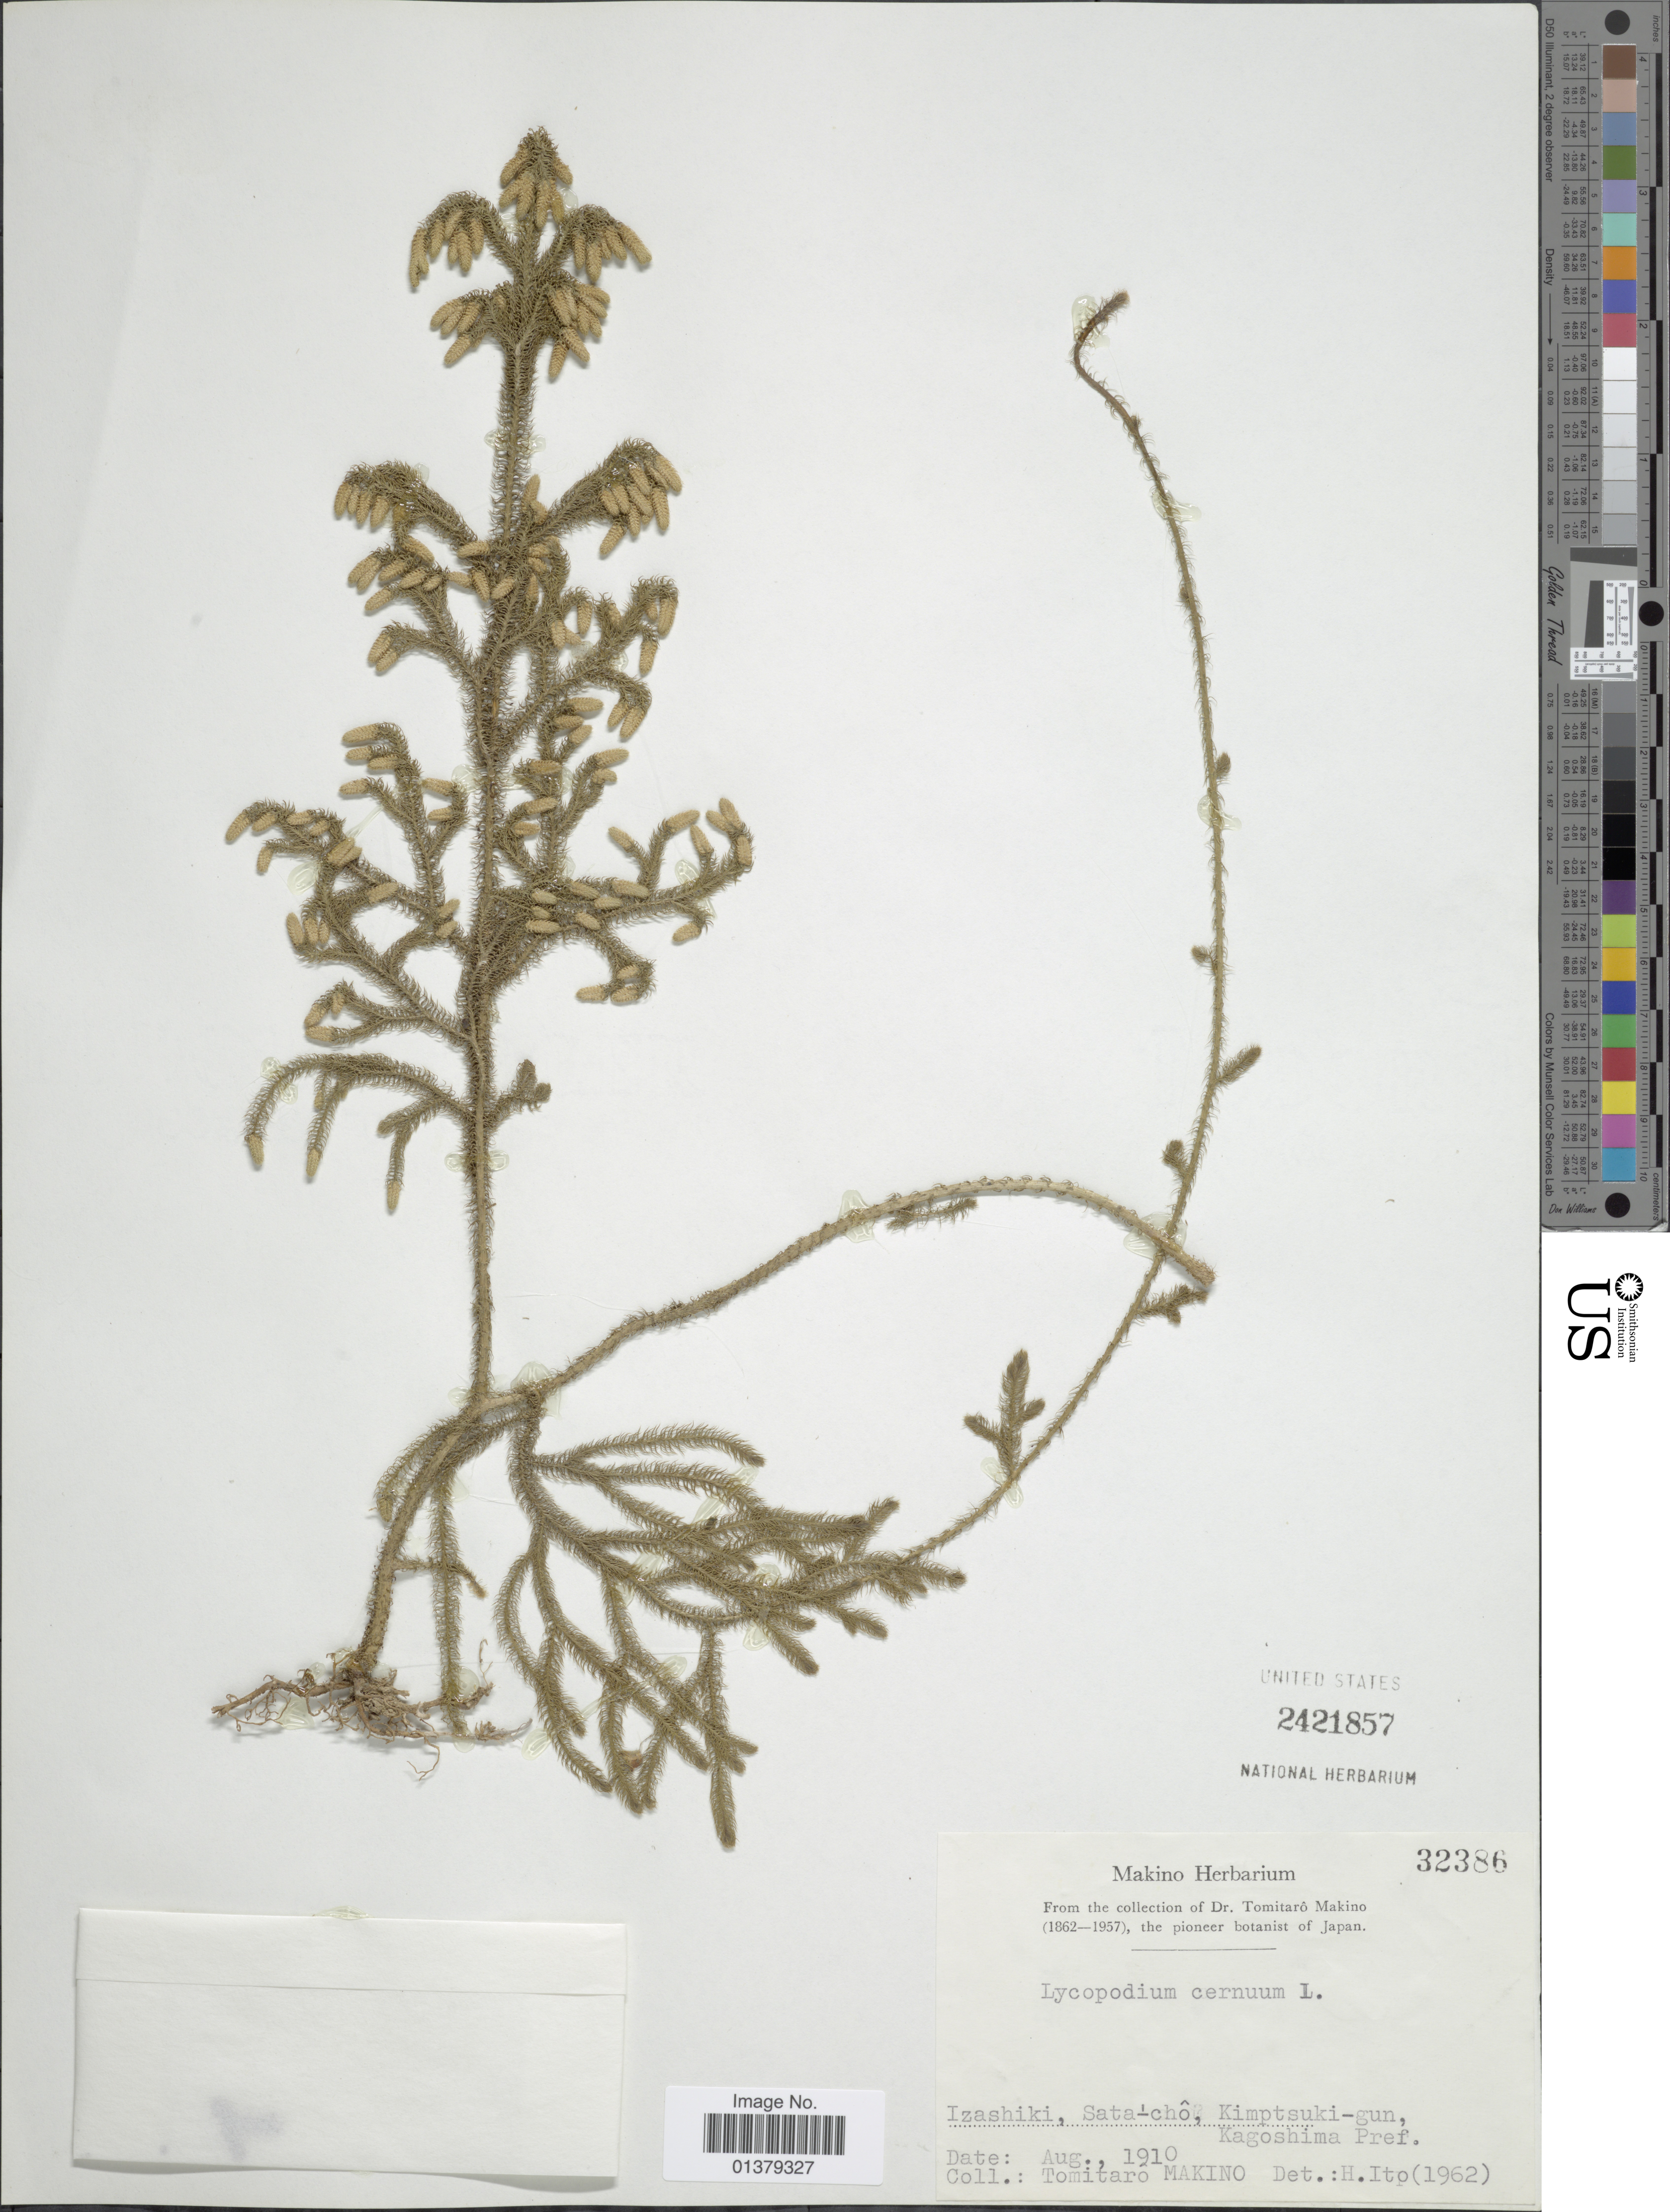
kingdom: Plantae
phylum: Tracheophyta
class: Lycopodiopsida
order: Lycopodiales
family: Lycopodiaceae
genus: Palhinhaea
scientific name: Palhinhaea cernua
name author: (L.) Vasc. & Franco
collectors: T. Makino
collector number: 32386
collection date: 1910-08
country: Japan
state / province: Kagosima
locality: Izashiki, Sata-chô, Kimptsuki-gun, Kagoshima Pref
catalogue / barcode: US 2421857